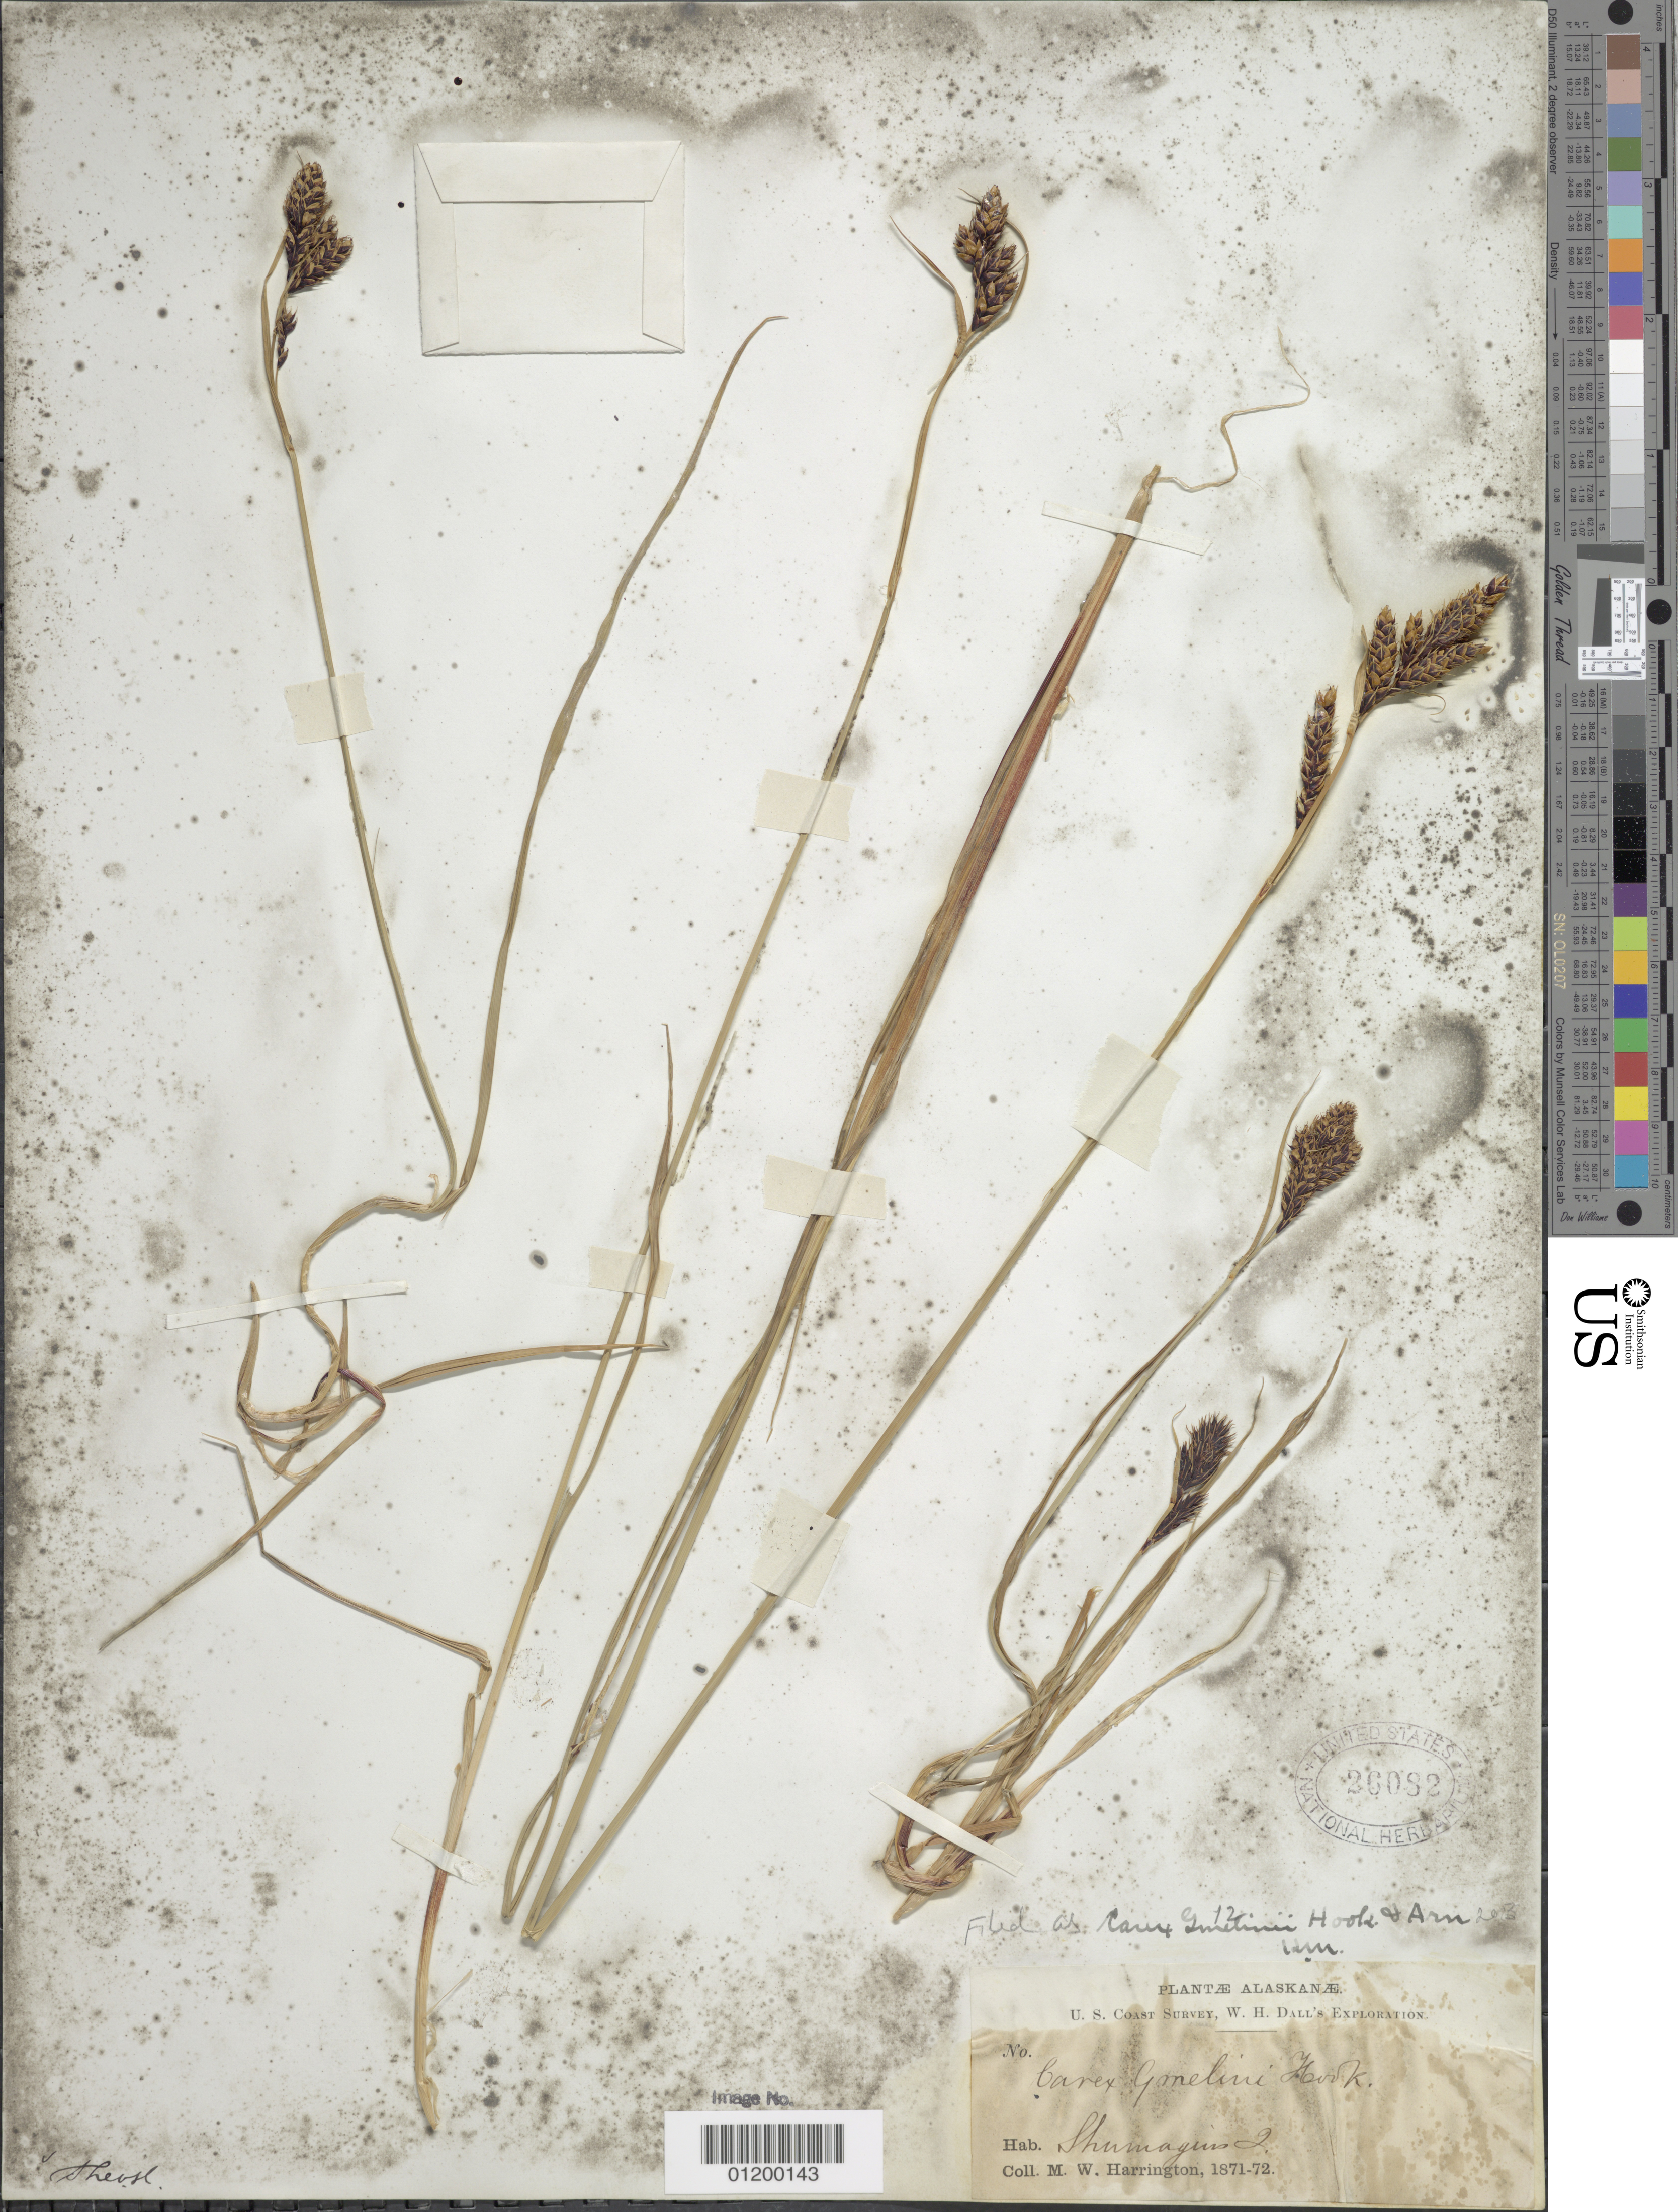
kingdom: Plantae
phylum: Tracheophyta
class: Liliopsida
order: Poales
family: Cyperaceae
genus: Carex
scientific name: Carex gmelinii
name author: Hook. & Arn.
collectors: M. W. Harrington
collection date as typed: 1871 to -- --- 1872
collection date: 1871/1872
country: United States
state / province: Alaska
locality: Shumagin Island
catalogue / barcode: US 26082